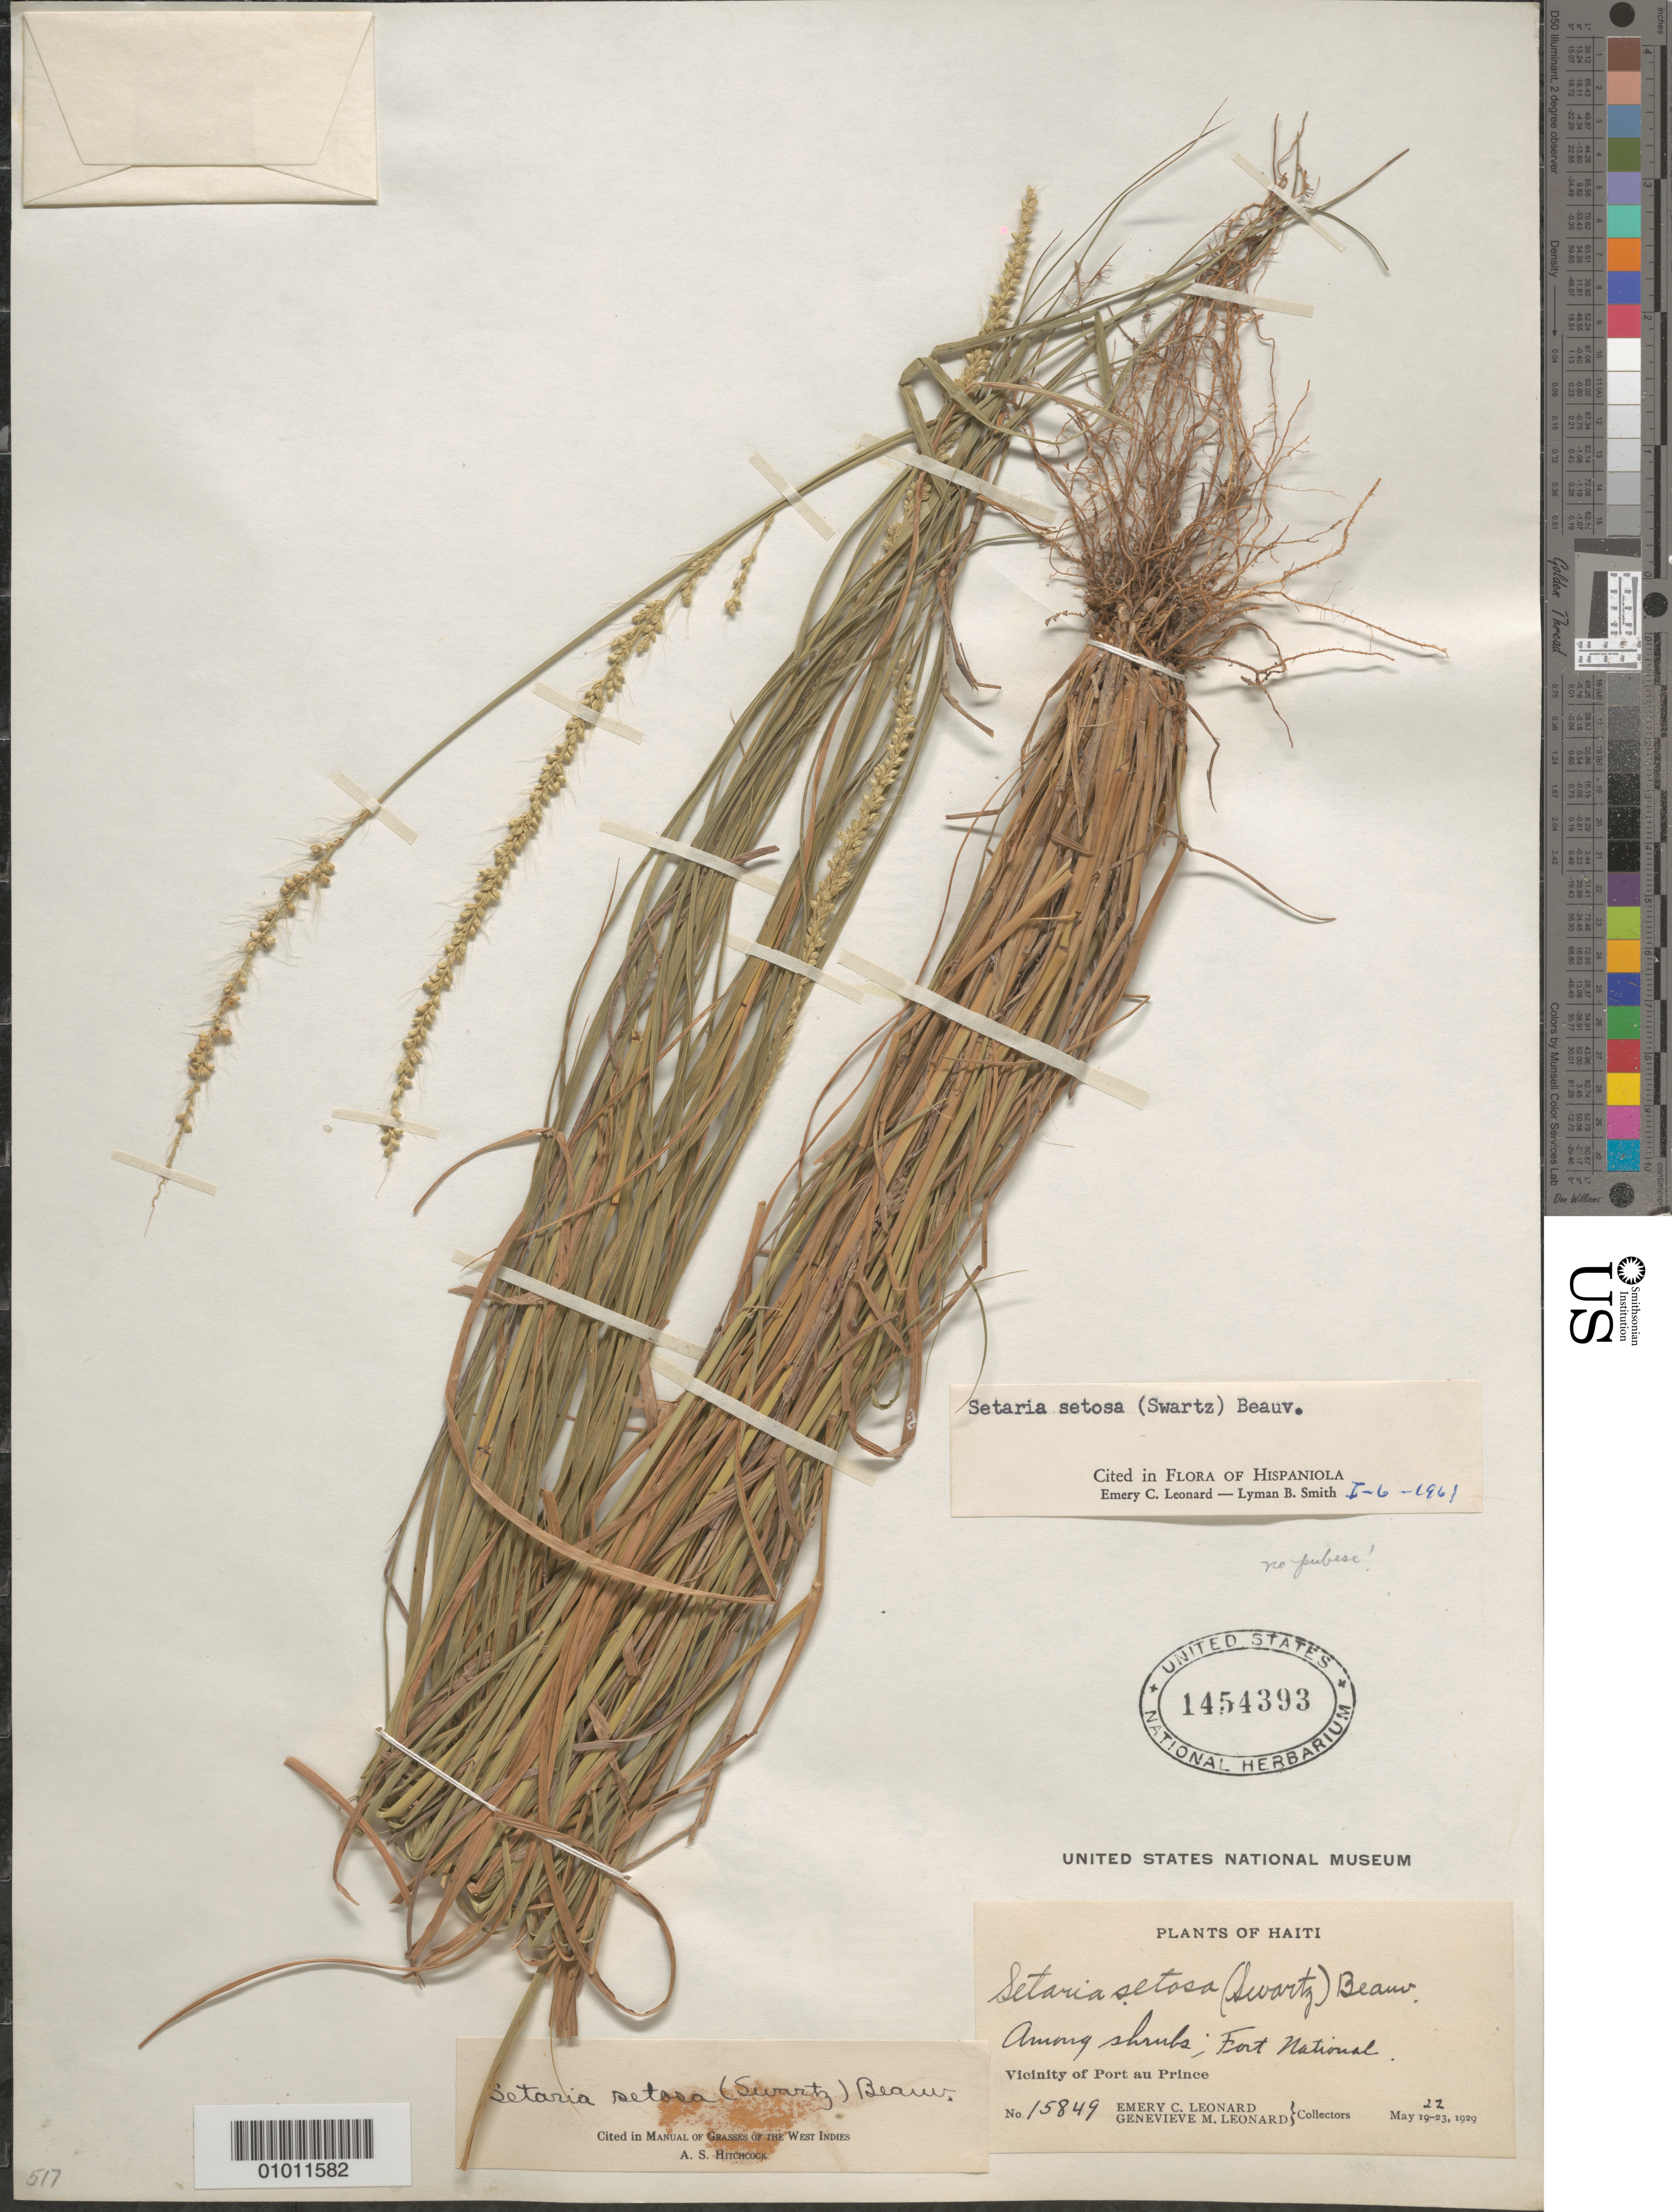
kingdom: Plantae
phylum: Tracheophyta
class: Liliopsida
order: Poales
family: Poaceae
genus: Setaria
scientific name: Setaria setosa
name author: (Sw.) P. Beauv.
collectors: E. C. Leonard & G. M. Leonard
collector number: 15849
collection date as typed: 22 May 1929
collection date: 1929-05-22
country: Haiti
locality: Fort National, vicinity of Port au Prince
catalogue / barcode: US 1454393